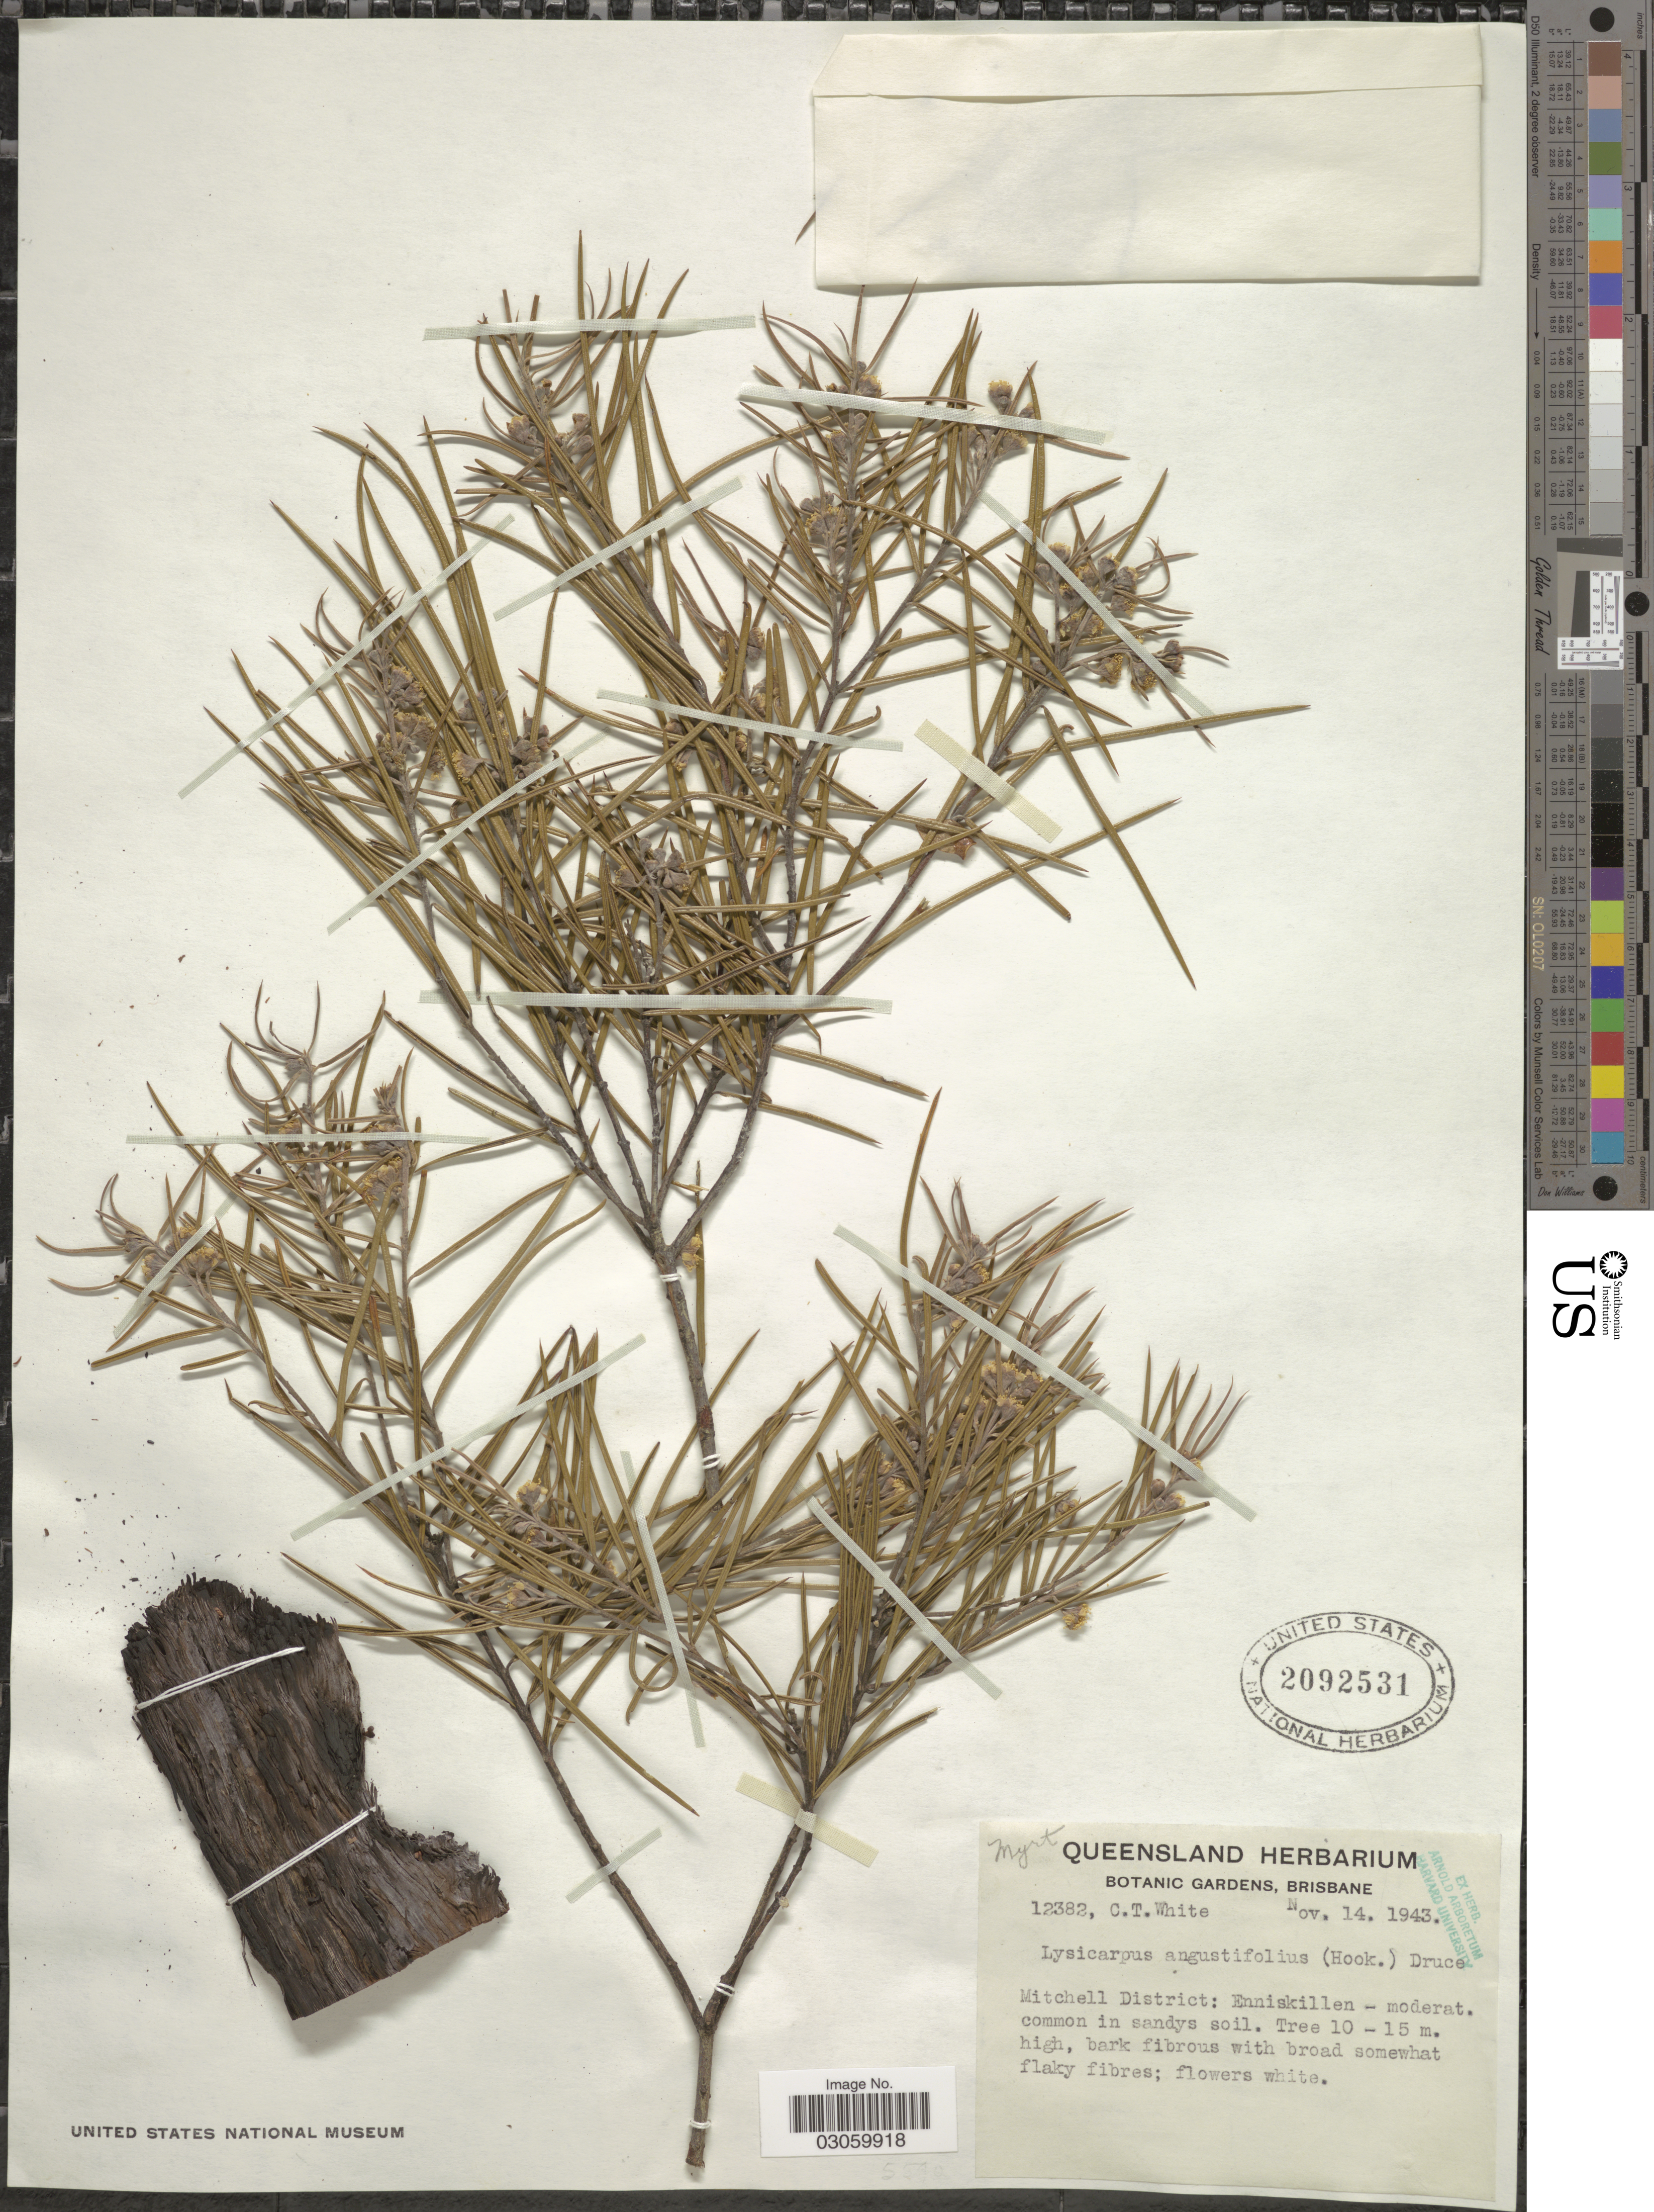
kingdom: Plantae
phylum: Tracheophyta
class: Magnoliopsida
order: Myrtales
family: Myrtaceae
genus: Lysicarpus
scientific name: Lysicarpus angustifolius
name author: (Hook.) Druce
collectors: C. T. White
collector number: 12382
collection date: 1943-11-14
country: Australia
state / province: Queensland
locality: Mitchell District: Enniskillen.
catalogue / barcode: US 2092531